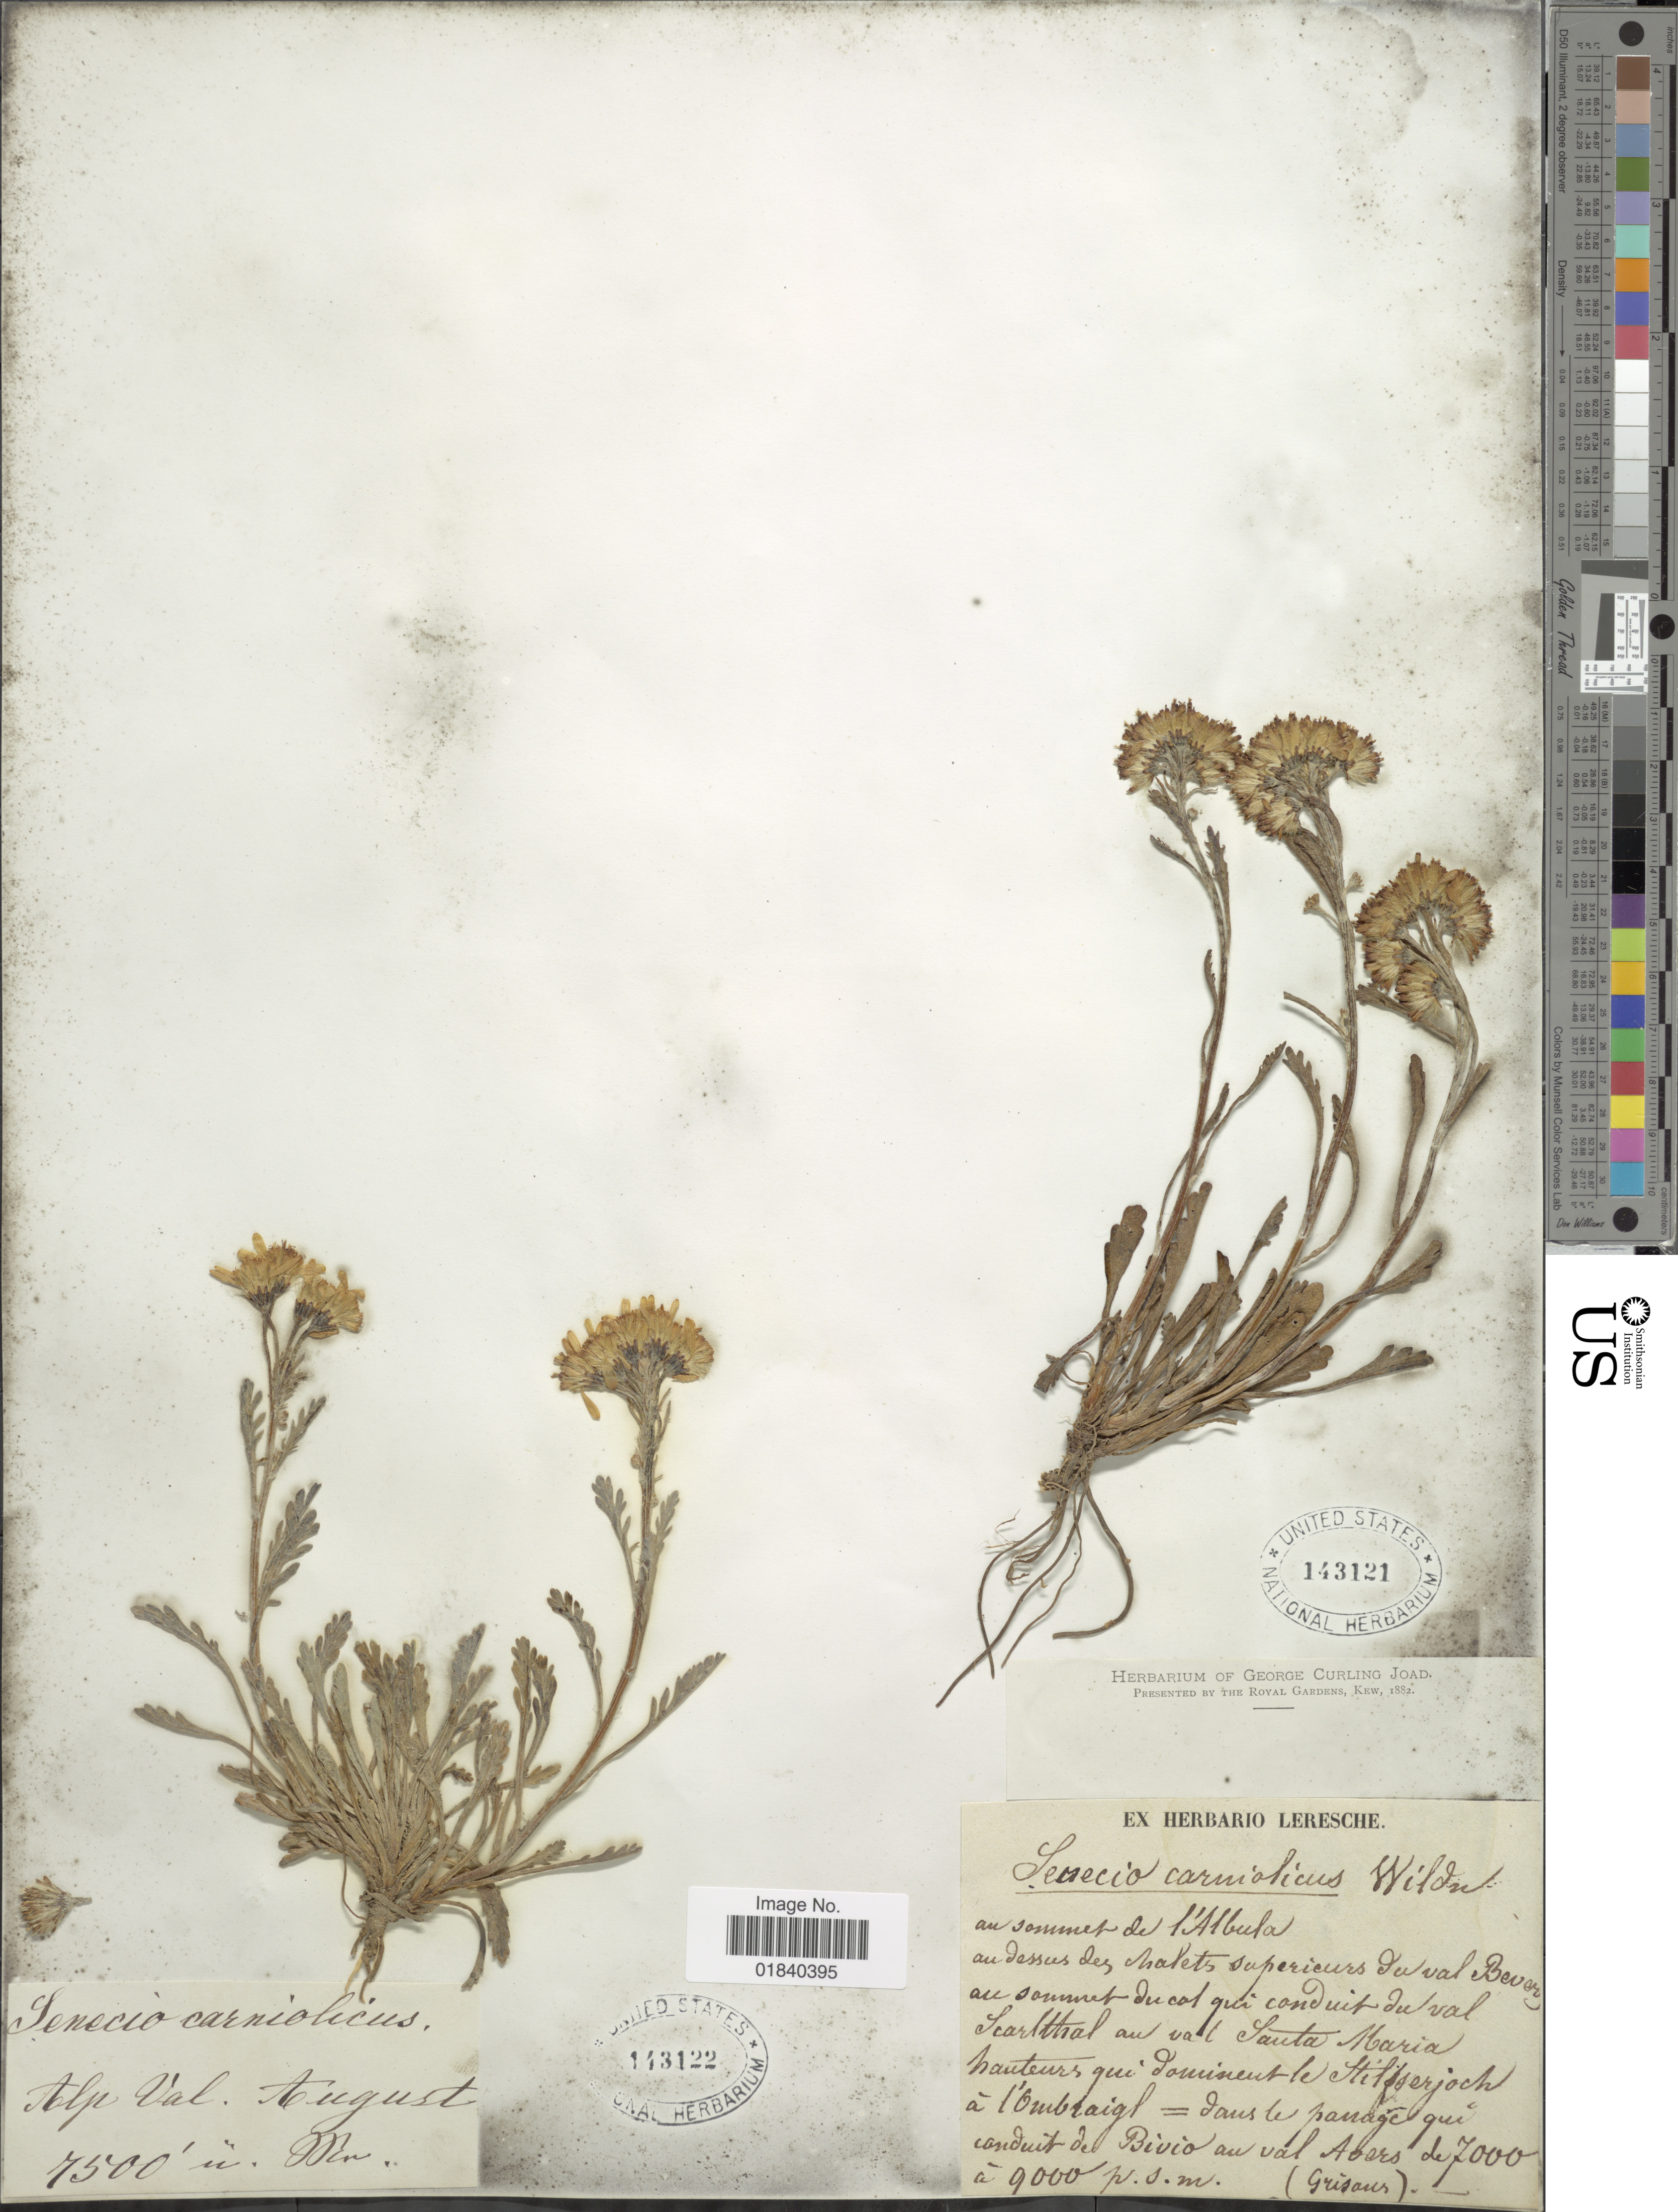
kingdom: Plantae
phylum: Tracheophyta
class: Magnoliopsida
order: Asterales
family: Asteraceae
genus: Jacobaea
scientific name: Jacobaea incana subsp. carniolica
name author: (Willd.) B. Nord. & Greuter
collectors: ex herb. Leresche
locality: Au sommet de l'Albula. au dessus des Nalets superieurs du vak Beve [illegible text] au sommet du cal qui conduit du val Scarthal au val Santa Maria Hauteurs qui Domineut le Hiftserjoch a (Ombraiggl = dans le panage qui conduit de Bivio au val Avers. [interpreted]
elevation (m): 7000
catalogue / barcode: US 143121